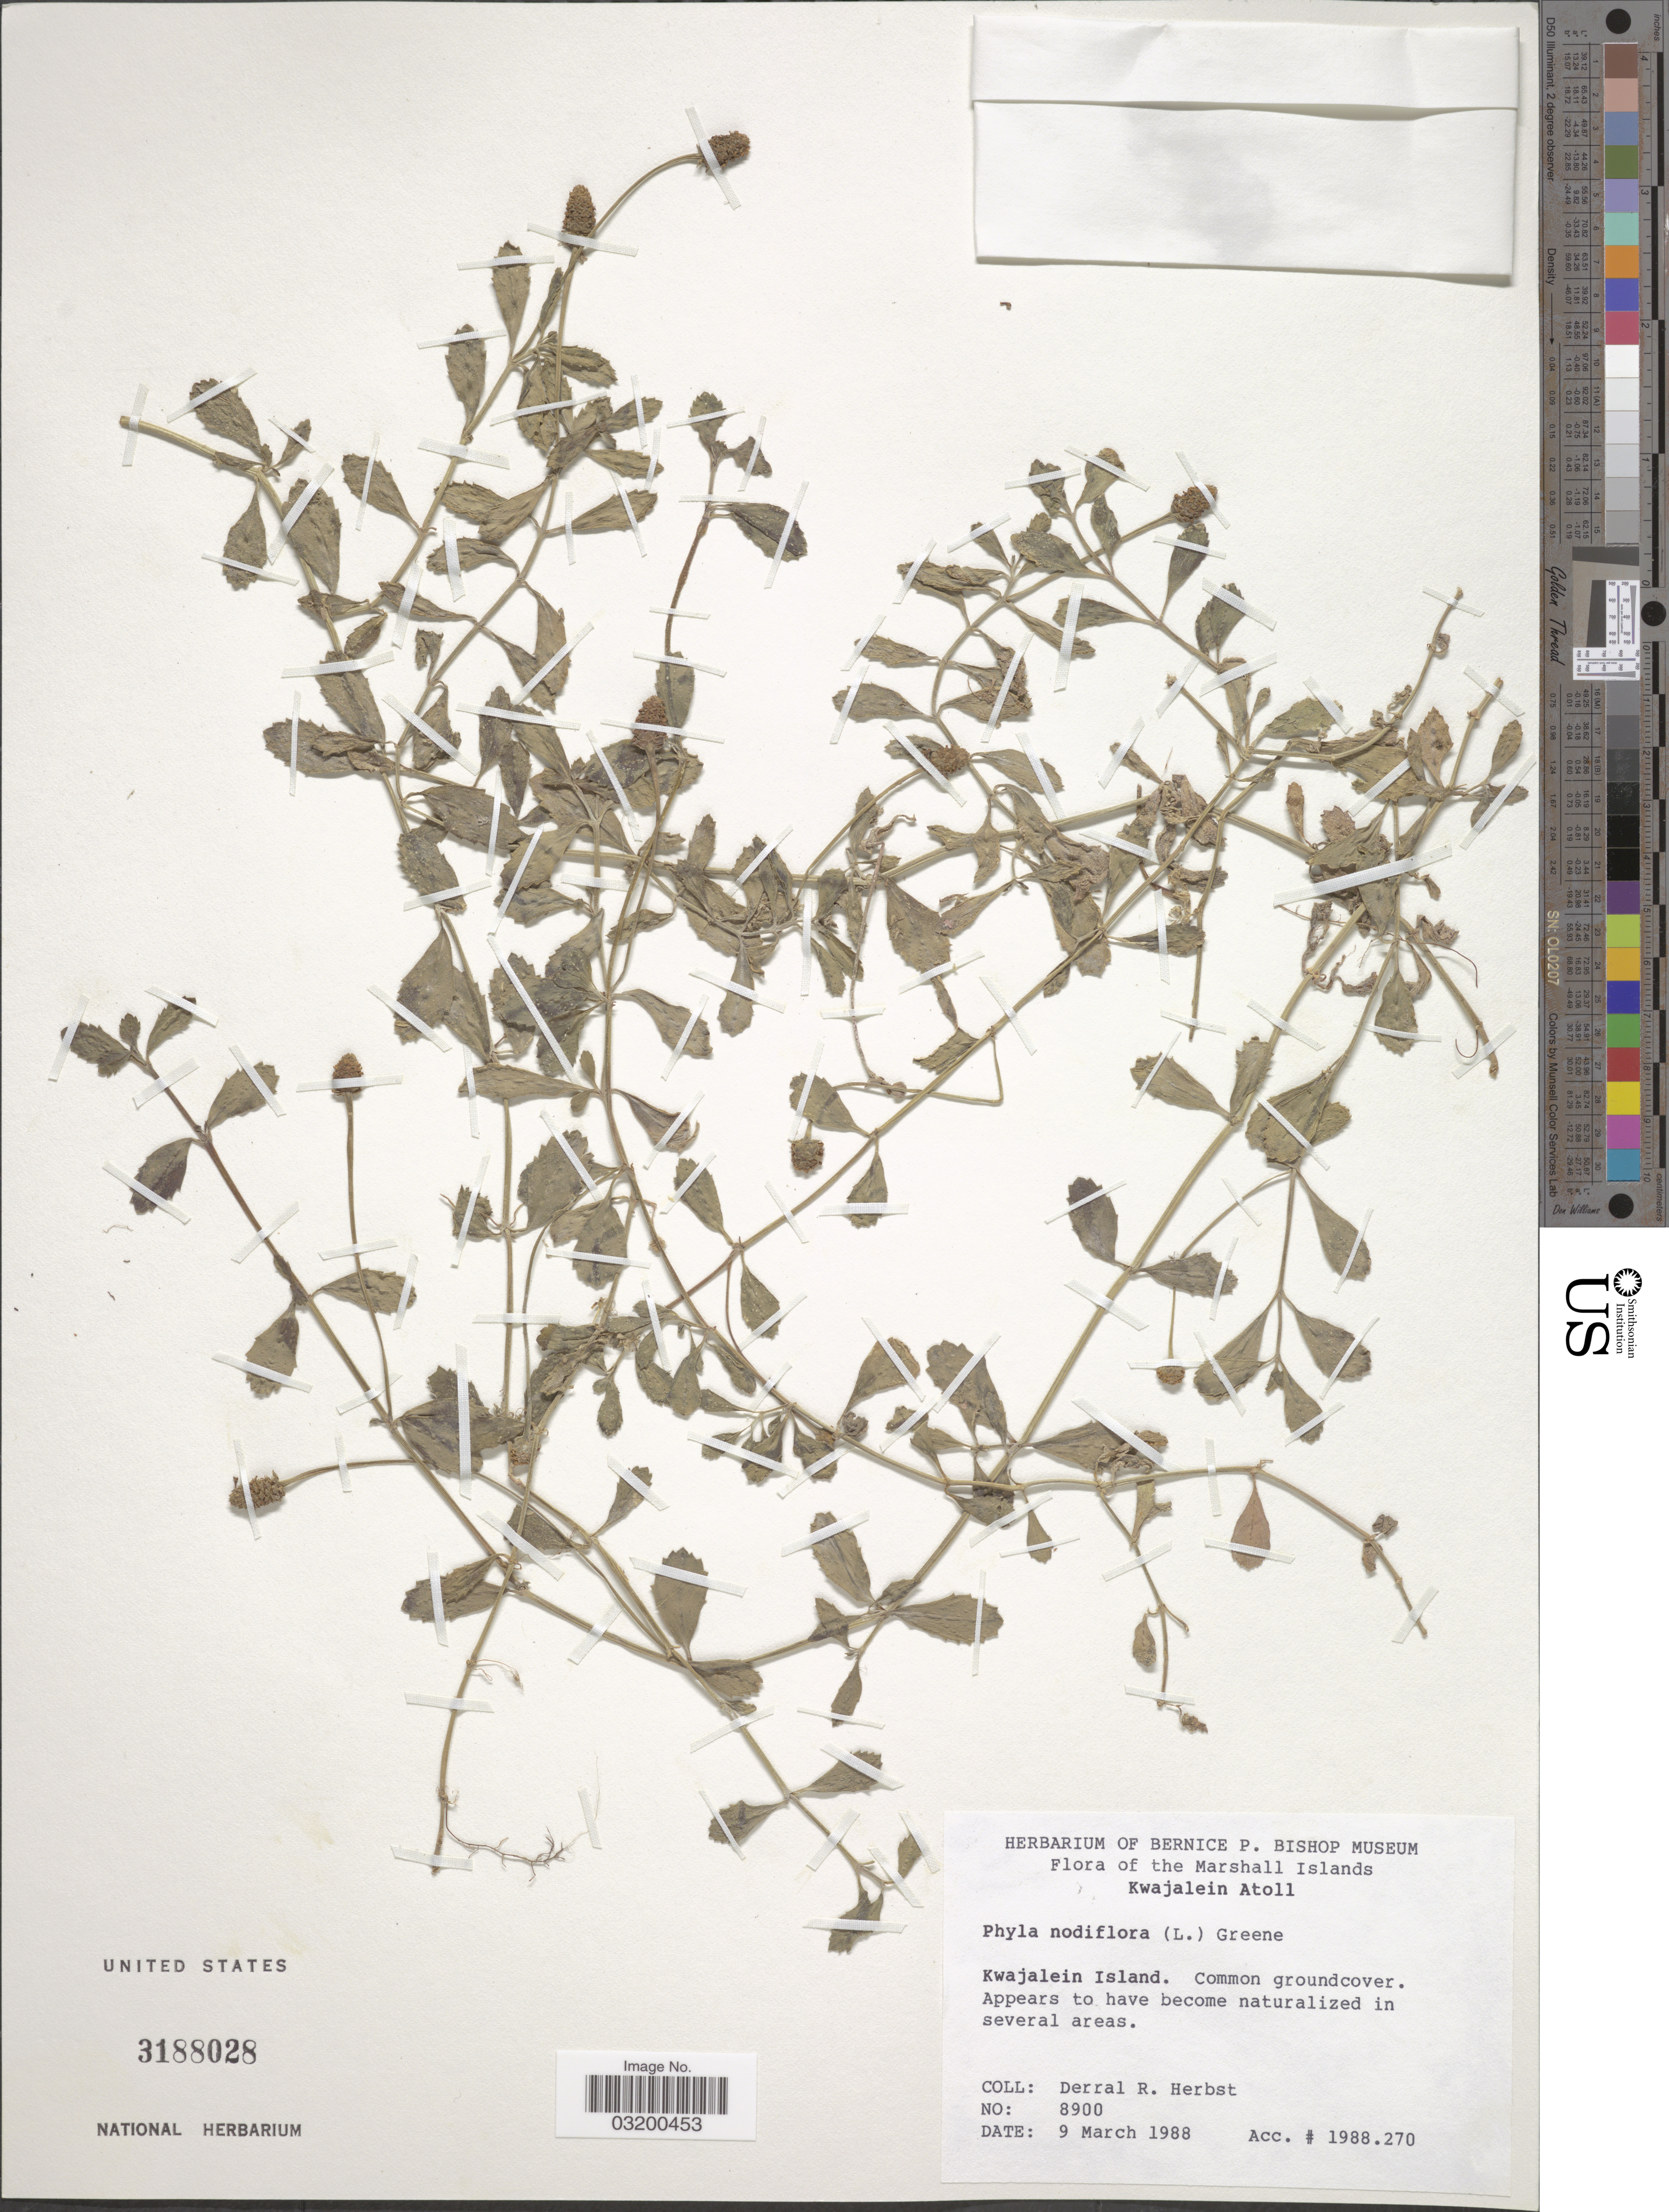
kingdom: Plantae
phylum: Tracheophyta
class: Magnoliopsida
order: Lamiales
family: Verbenaceae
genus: Phyla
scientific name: Phyla nodiflora var. nodiflora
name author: (L.) Greene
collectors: D. R. Herbst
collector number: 8900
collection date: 1988-03-09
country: Marshall Islands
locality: Kwajalein Atoll. Kwajalein Island. Common ground covers.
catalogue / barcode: US 3188028